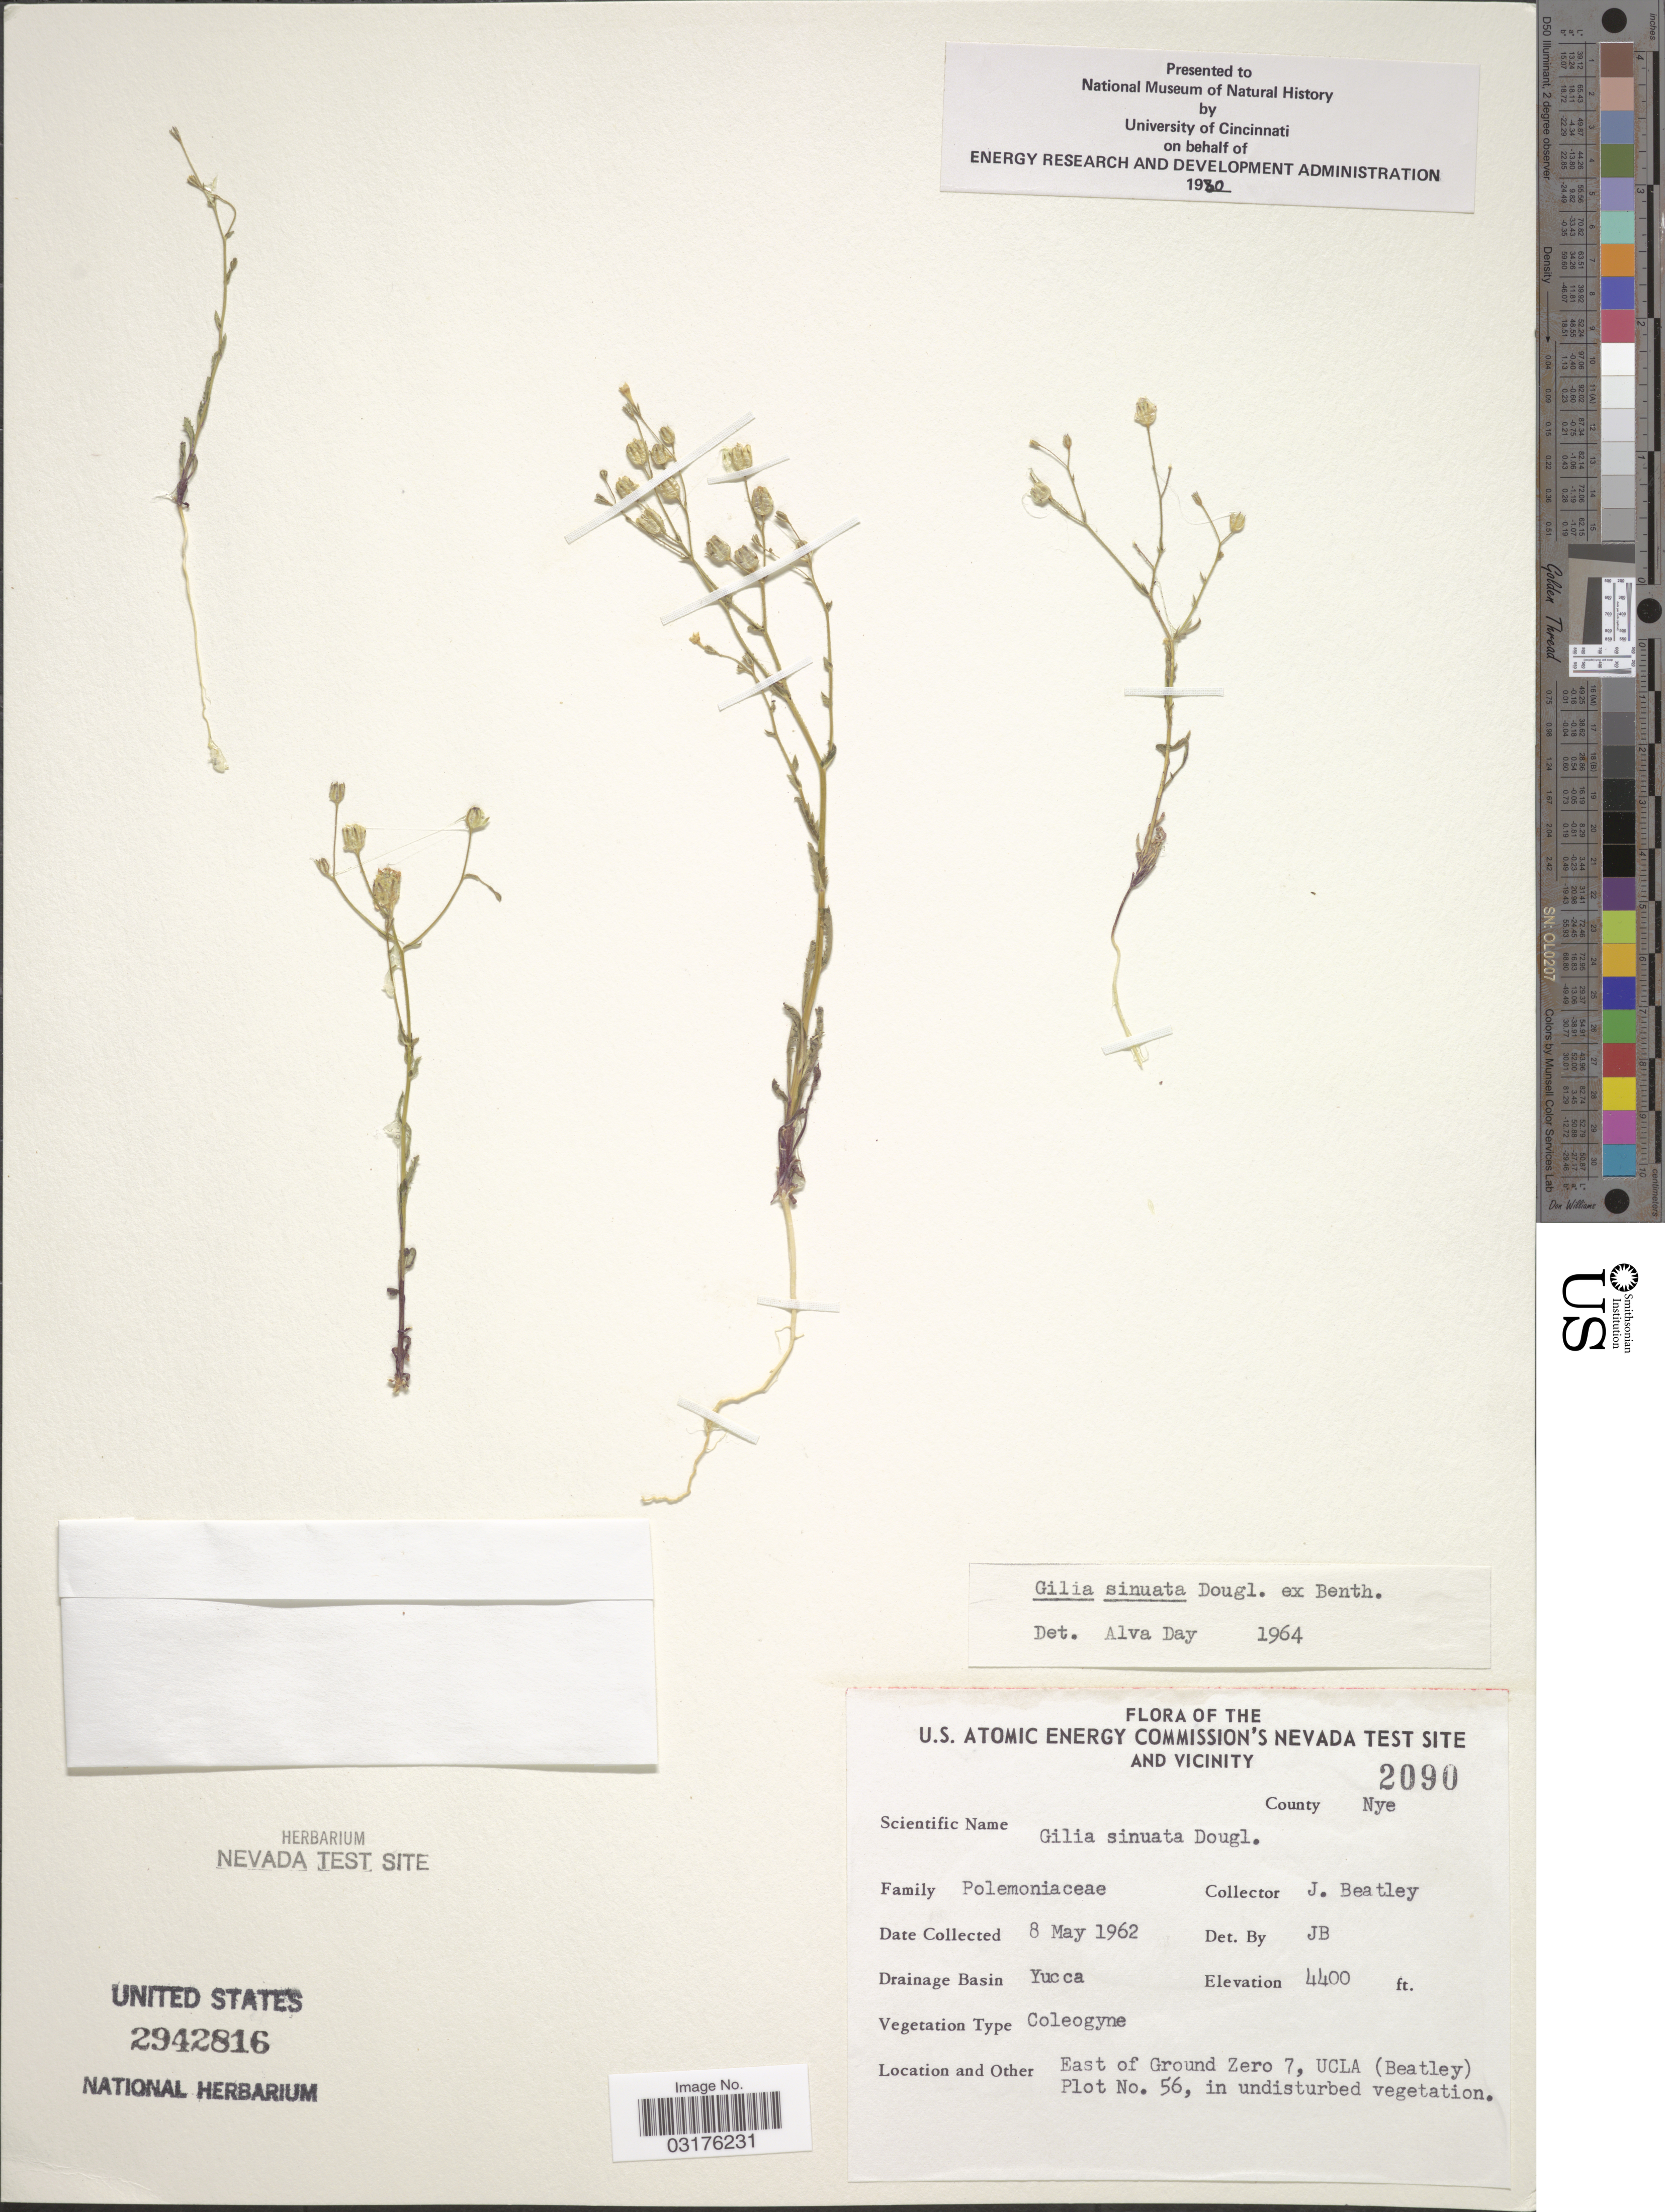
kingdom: Plantae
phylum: Tracheophyta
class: Magnoliopsida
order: Ericales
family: Polemoniaceae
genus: Gilia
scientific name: Gilia sinuata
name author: Douglas ex Benth.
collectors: J. C. Beatley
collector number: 2090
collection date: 1962-05-08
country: United States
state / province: Nevada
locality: The U.S. Atomic Energy Commission's Nevada Test Site And Vicinity, County Nye, Drainage Basin Yucca, East of Ground Zero 7, UCLA (Beatley) Plot No. 56, in undisturbed vegetation.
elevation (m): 1341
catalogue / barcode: US 2942816